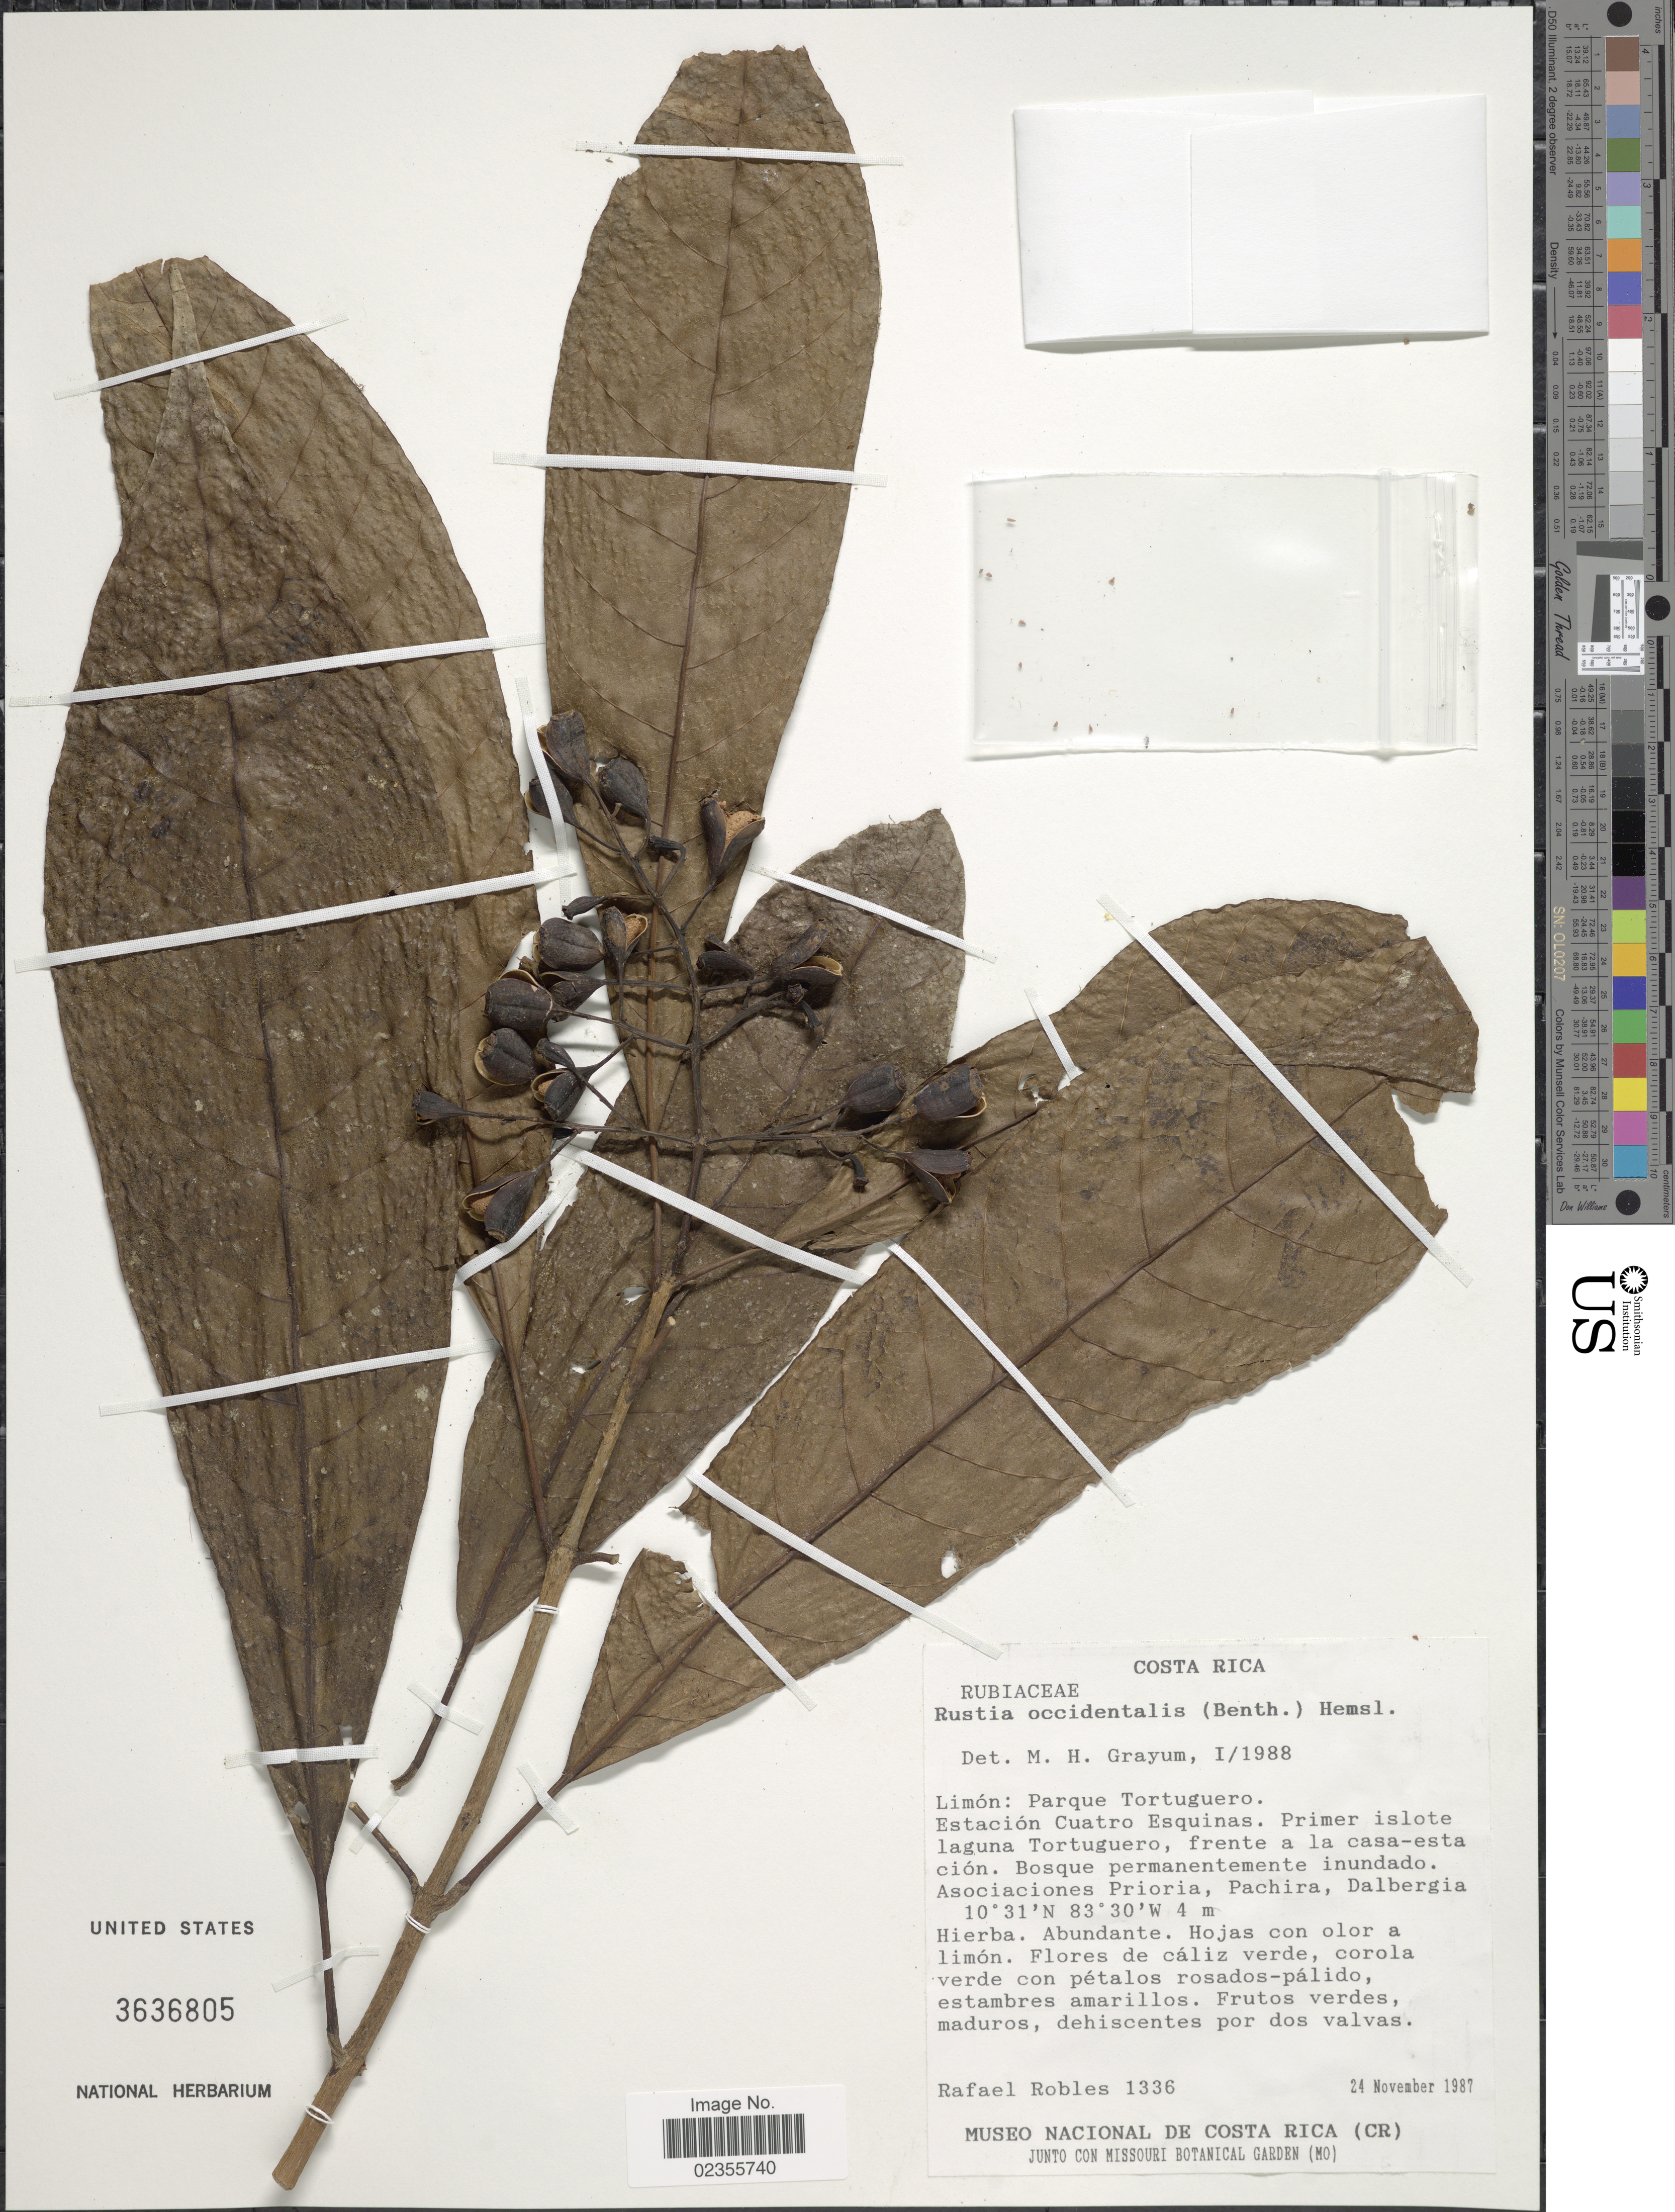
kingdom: Plantae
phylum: Tracheophyta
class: Magnoliopsida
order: Gentianales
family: Rubiaceae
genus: Rustia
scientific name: Rustia occidentalis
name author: (Benth.) Hemsl.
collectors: R. Robles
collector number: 1336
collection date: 1987-11-24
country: Costa Rica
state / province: Limón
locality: Parque Tortuguero, Estacion Cuatro Esquinas, Primer islote laguna Tortuguero, frente a la casa-estacion.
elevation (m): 4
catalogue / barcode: US 3636805